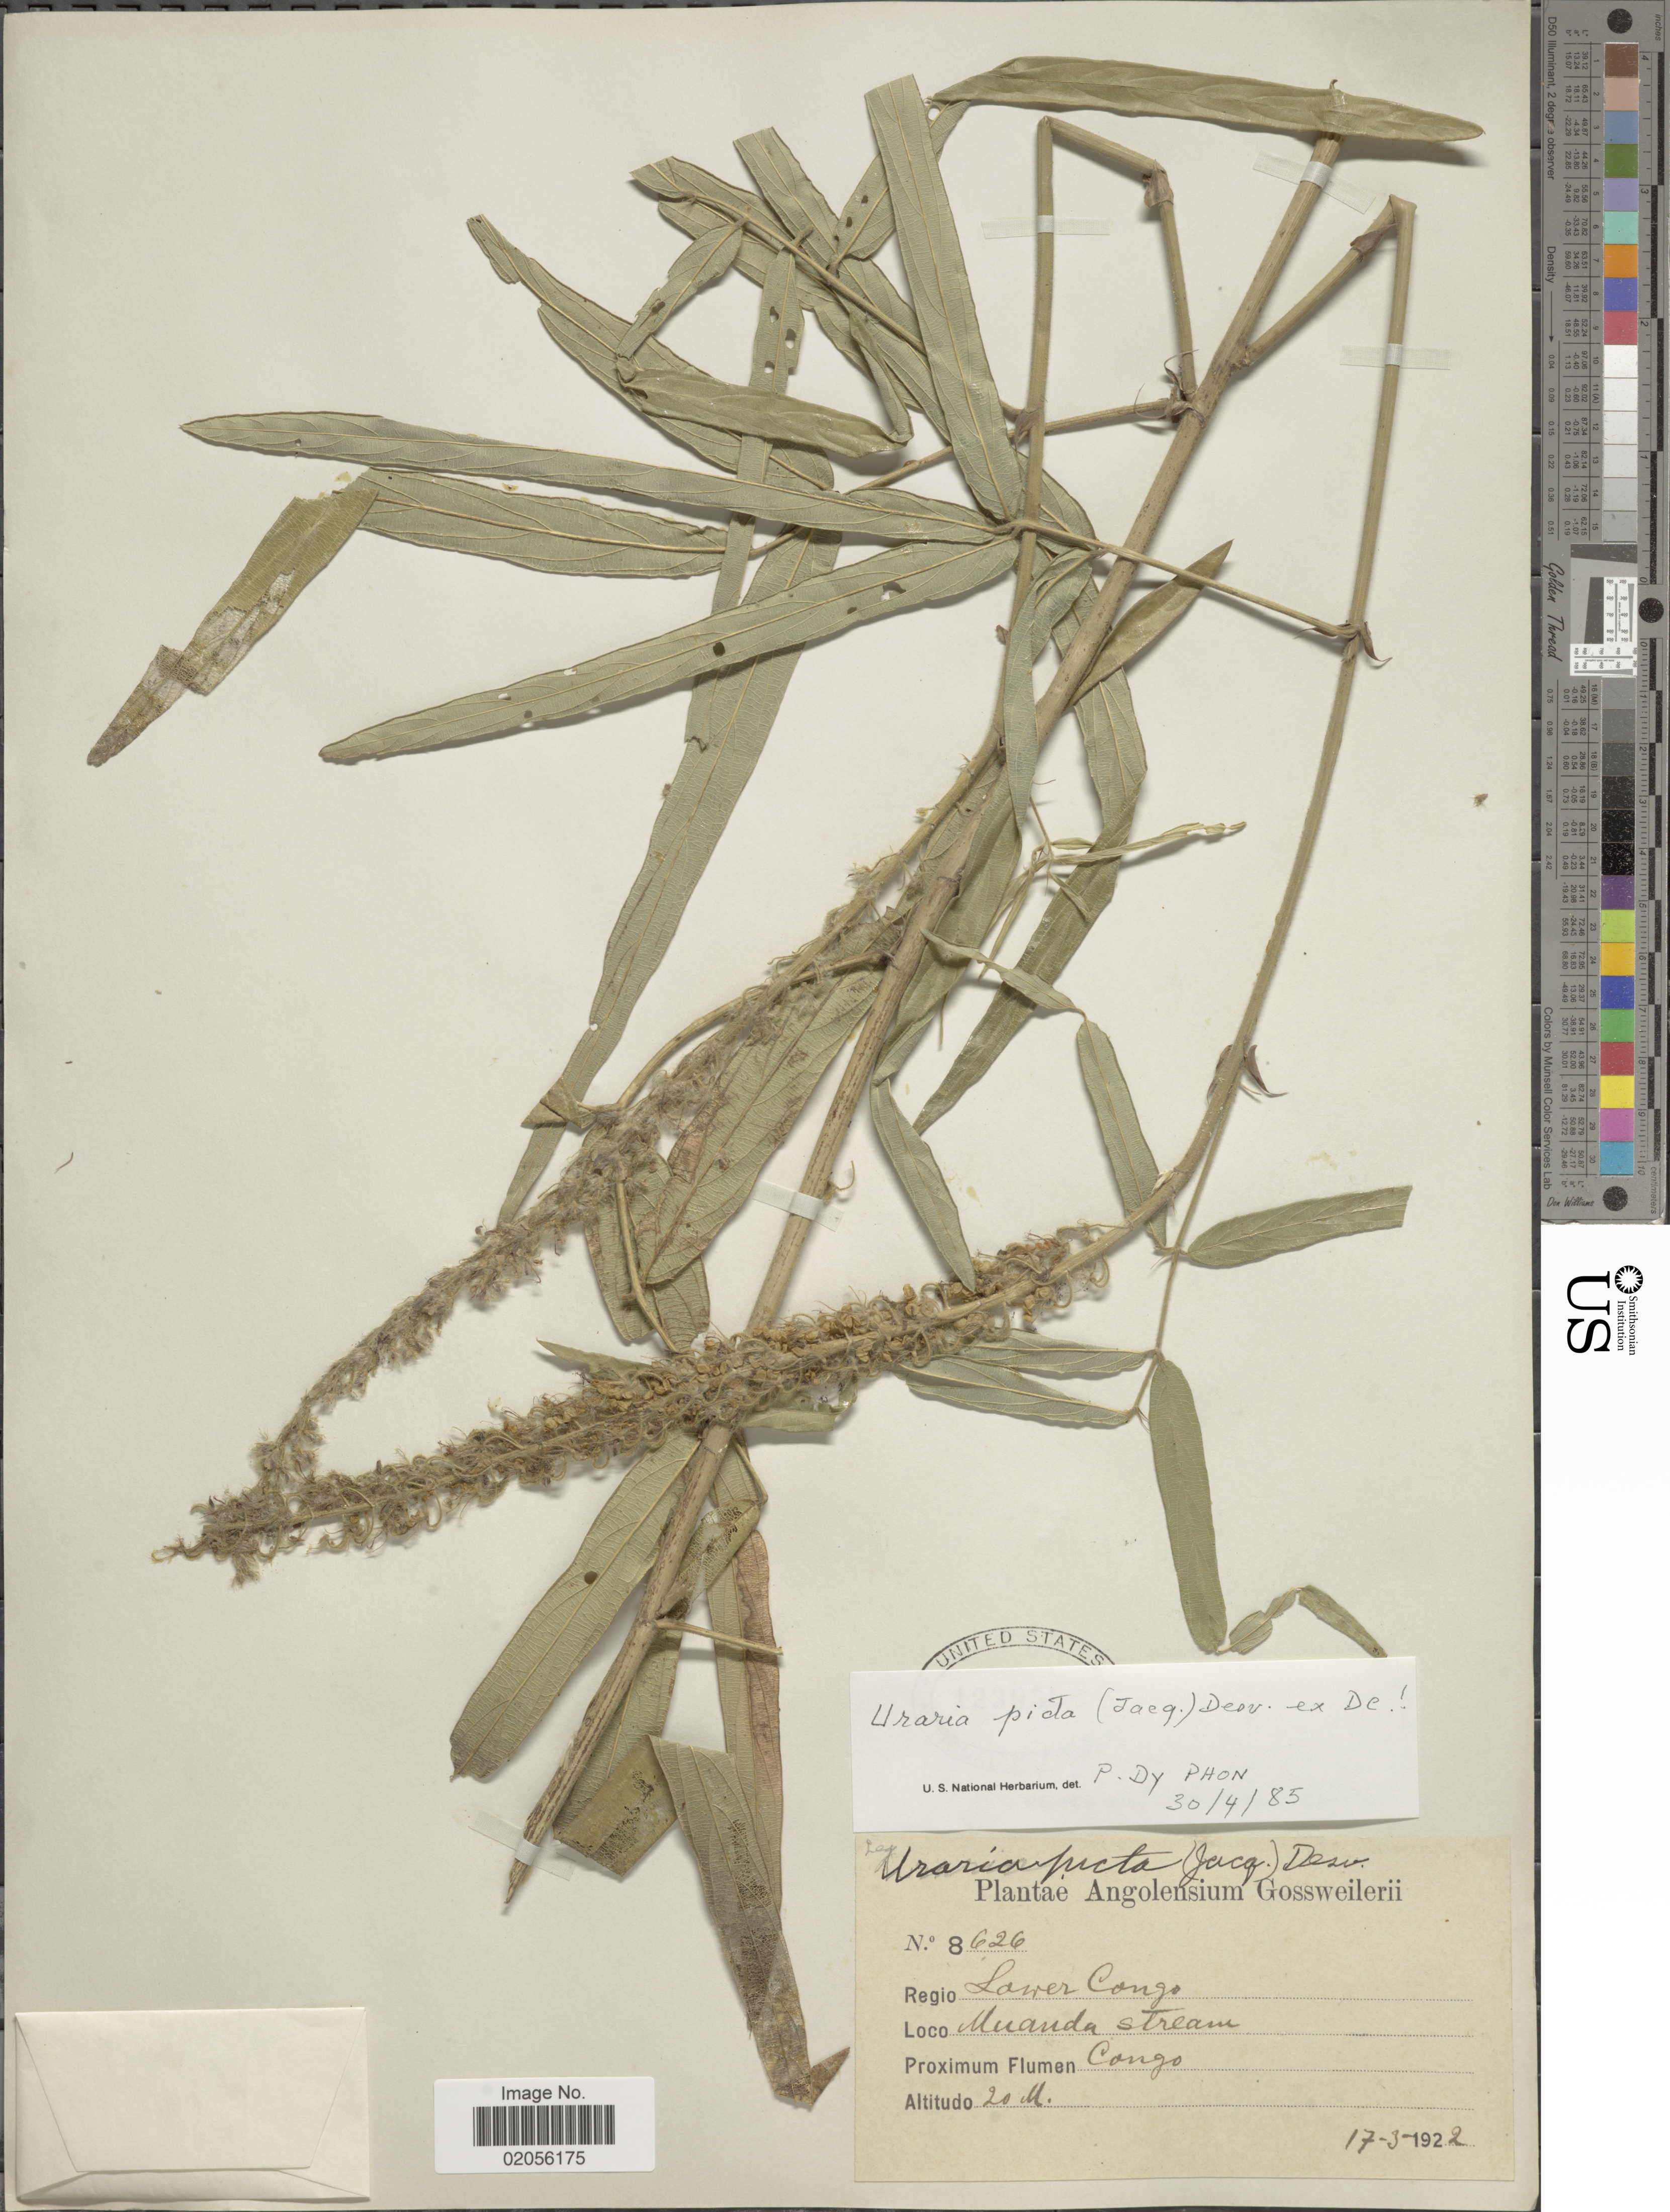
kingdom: Plantae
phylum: Tracheophyta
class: Magnoliopsida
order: Fabales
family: Fabaceae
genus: Uraria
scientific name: Uraria picta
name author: (Jacq.) DC.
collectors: -. Gossweiler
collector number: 8626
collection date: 1922-03-17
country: Congo, Democratic Republic of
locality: Regio Lower Congo. Muanda stream.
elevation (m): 20